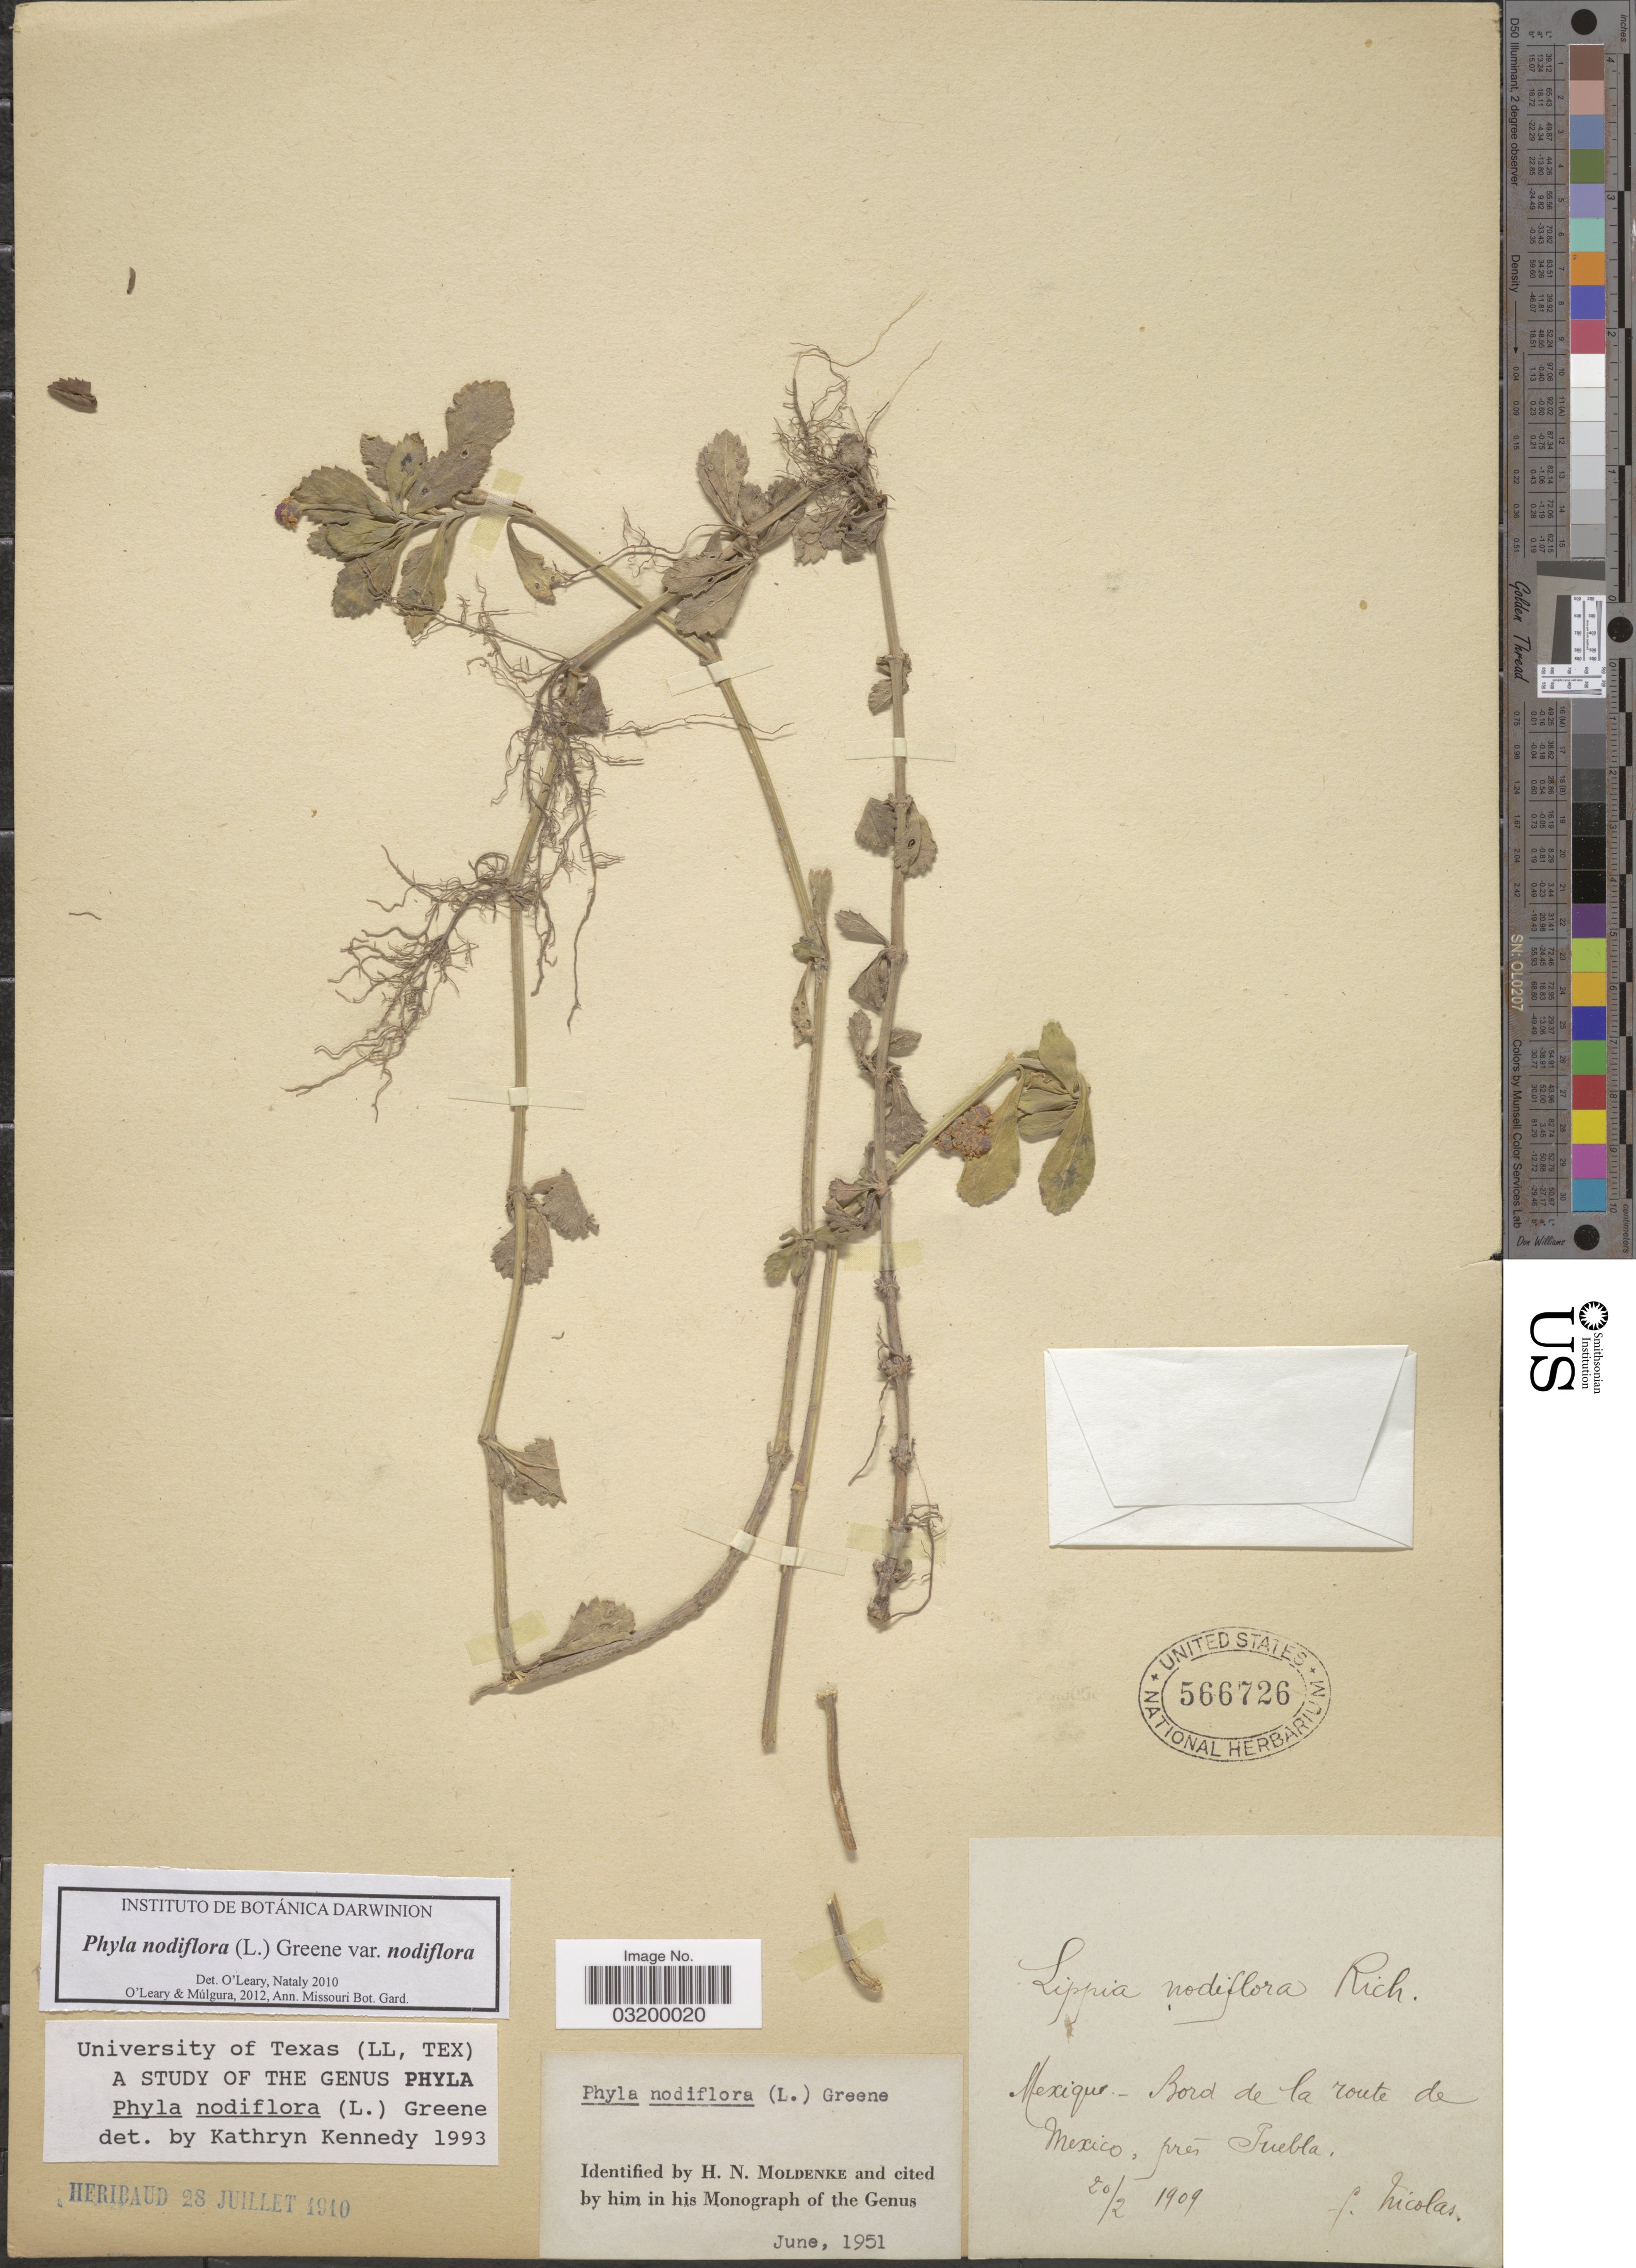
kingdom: Plantae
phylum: Tracheophyta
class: Magnoliopsida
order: Lamiales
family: Verbenaceae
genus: Phyla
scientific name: Phyla nodiflora var. nodiflora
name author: (L.) Greene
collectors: F. Nicolas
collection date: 1909-02-20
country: Mexico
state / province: Puebla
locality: Bord de la route de Mexico, prés Puebla.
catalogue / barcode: US 566726